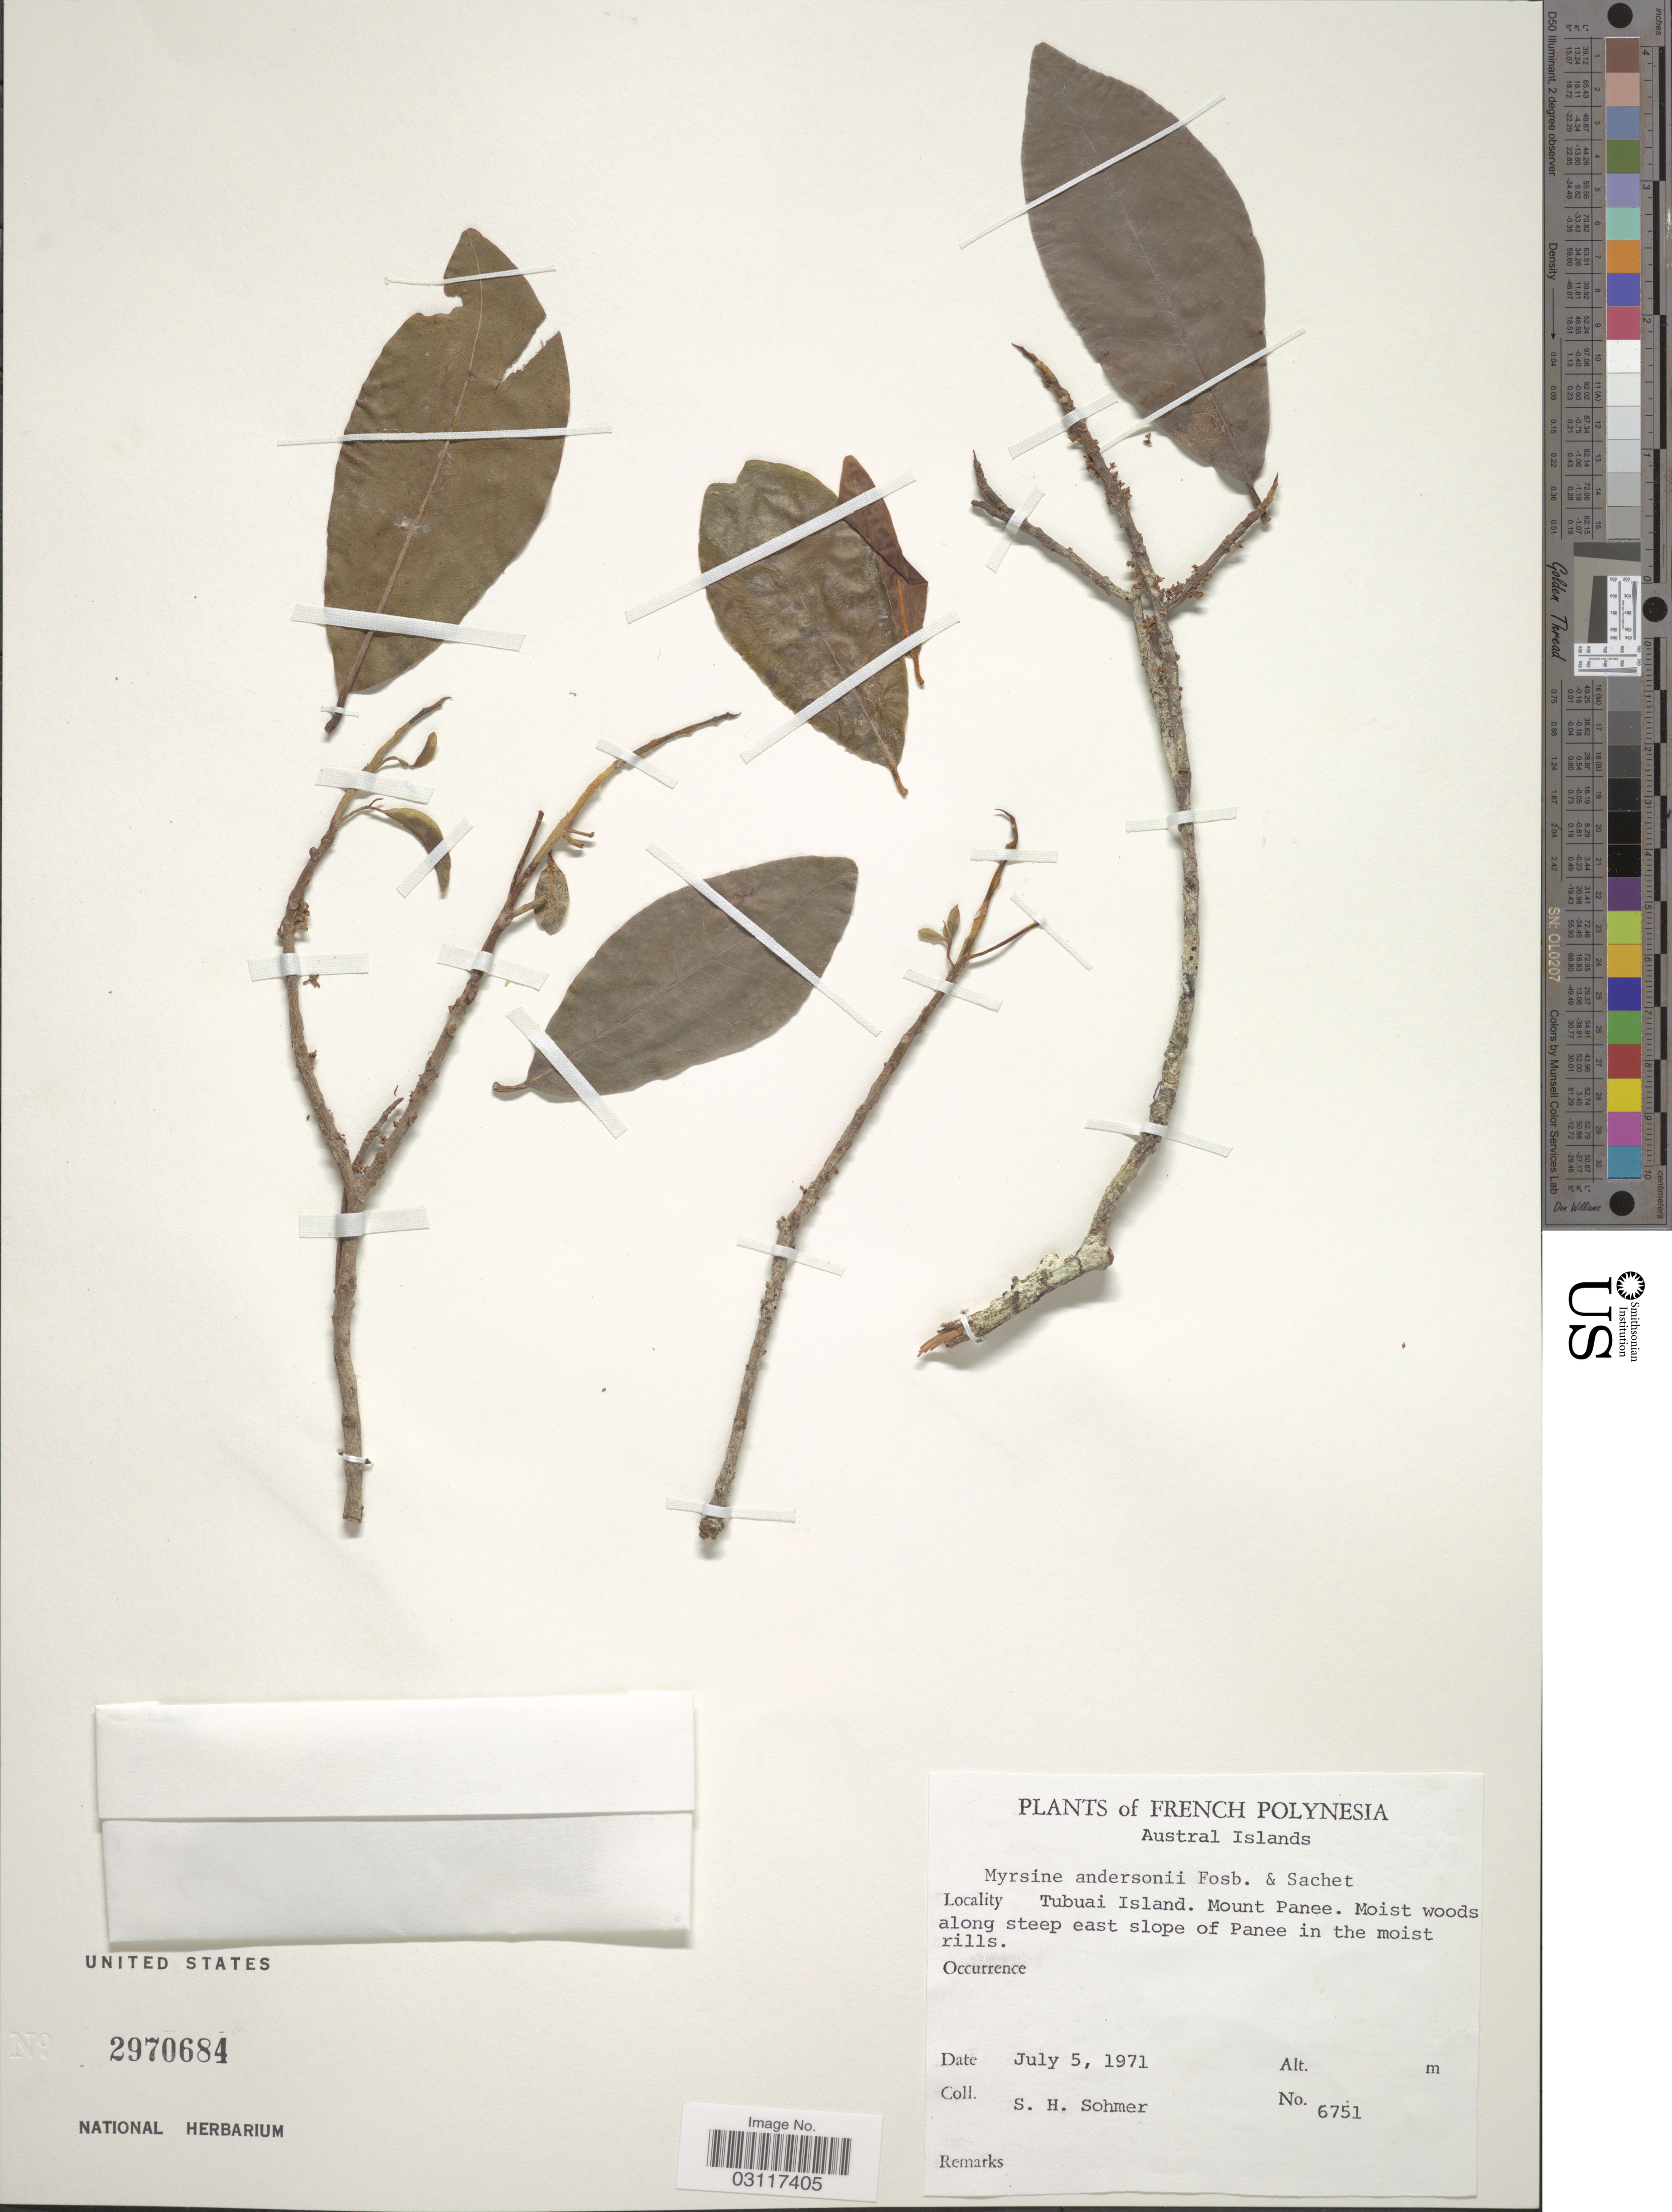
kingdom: Plantae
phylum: Tracheophyta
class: Magnoliopsida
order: Ericales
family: Primulaceae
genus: Myrsine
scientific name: Myrsine andersonii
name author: Fosberg & Sachet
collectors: S. H. Sohmer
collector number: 6751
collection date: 1971-07-05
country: French Polynesia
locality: Austral Islands, Tubuai Island, Mount Panee, Moist woods along steep east slope of Panee in the moist rills.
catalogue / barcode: US 2970684